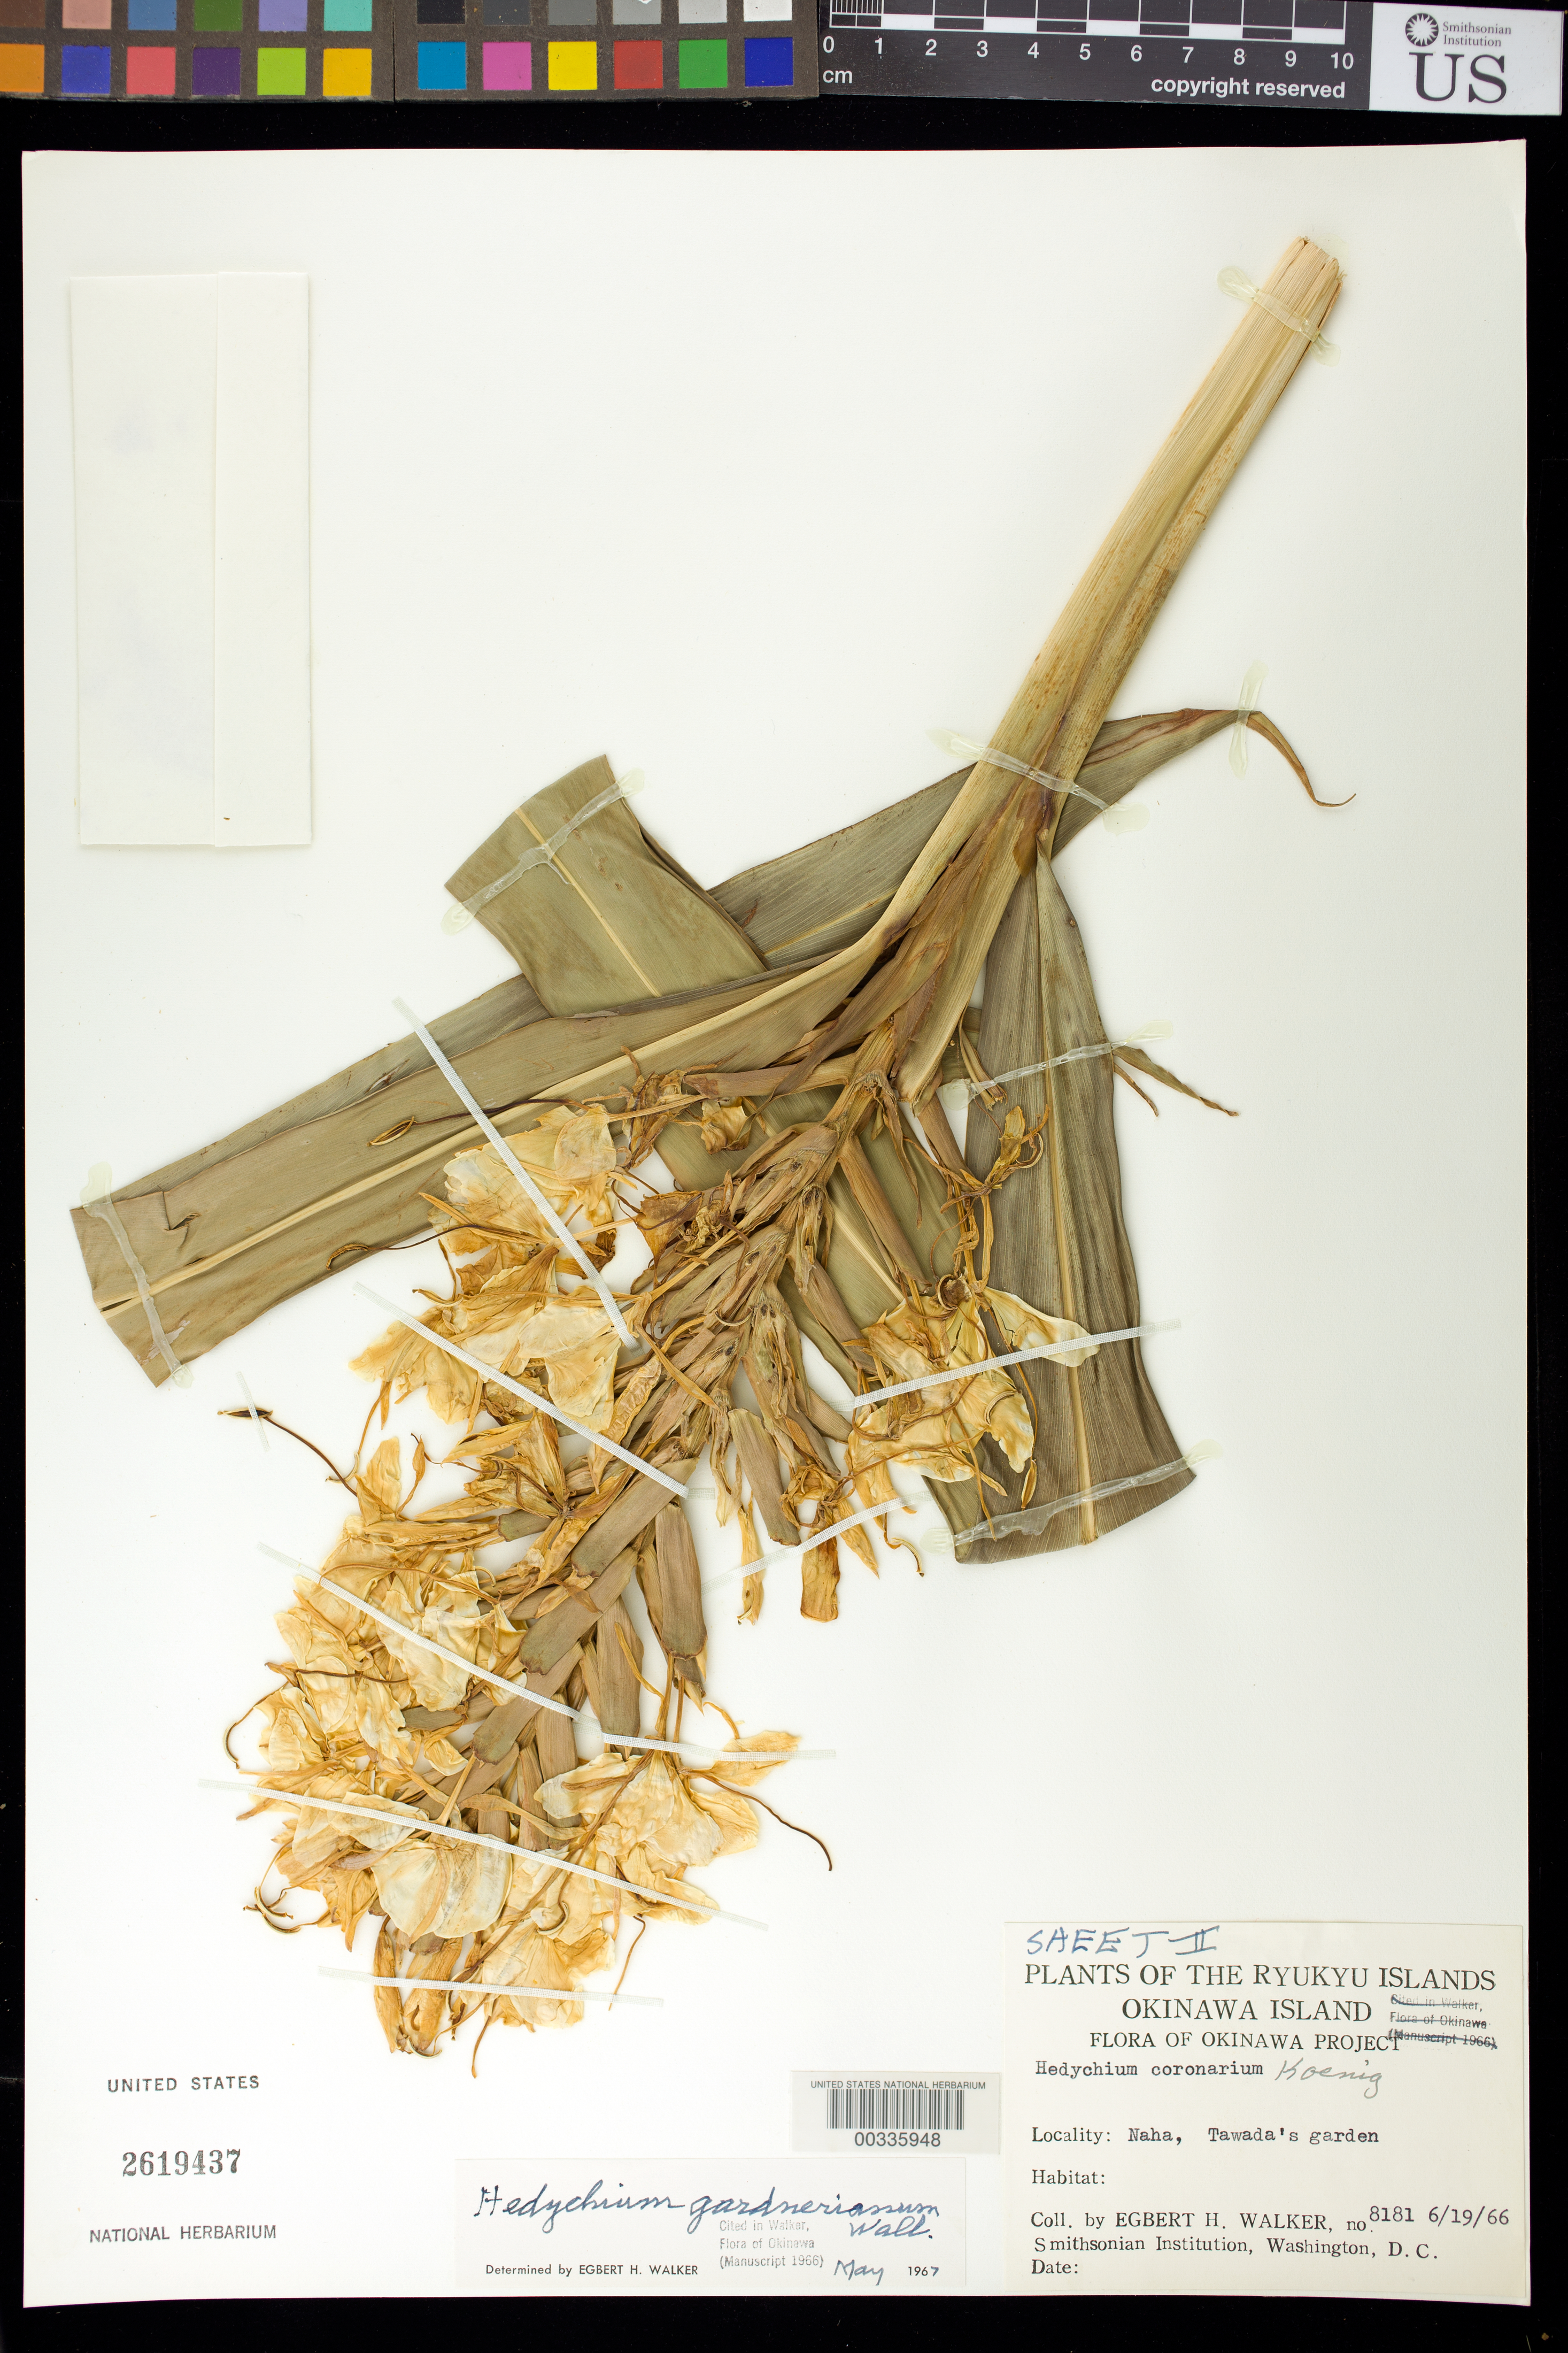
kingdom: Plantae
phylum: Tracheophyta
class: Liliopsida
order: Zingiberales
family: Zingiberaceae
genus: Hedychium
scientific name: Hedychium gardnerianum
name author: Sheppard ex Ker Gawl.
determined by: Walker, E. H.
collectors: E. H. Walker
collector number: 8181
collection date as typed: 19 Jun 1966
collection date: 1966-06-19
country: Japan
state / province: Okinawa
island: Ryukyu Is.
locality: Naha, tawada's garden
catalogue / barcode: US 2619437